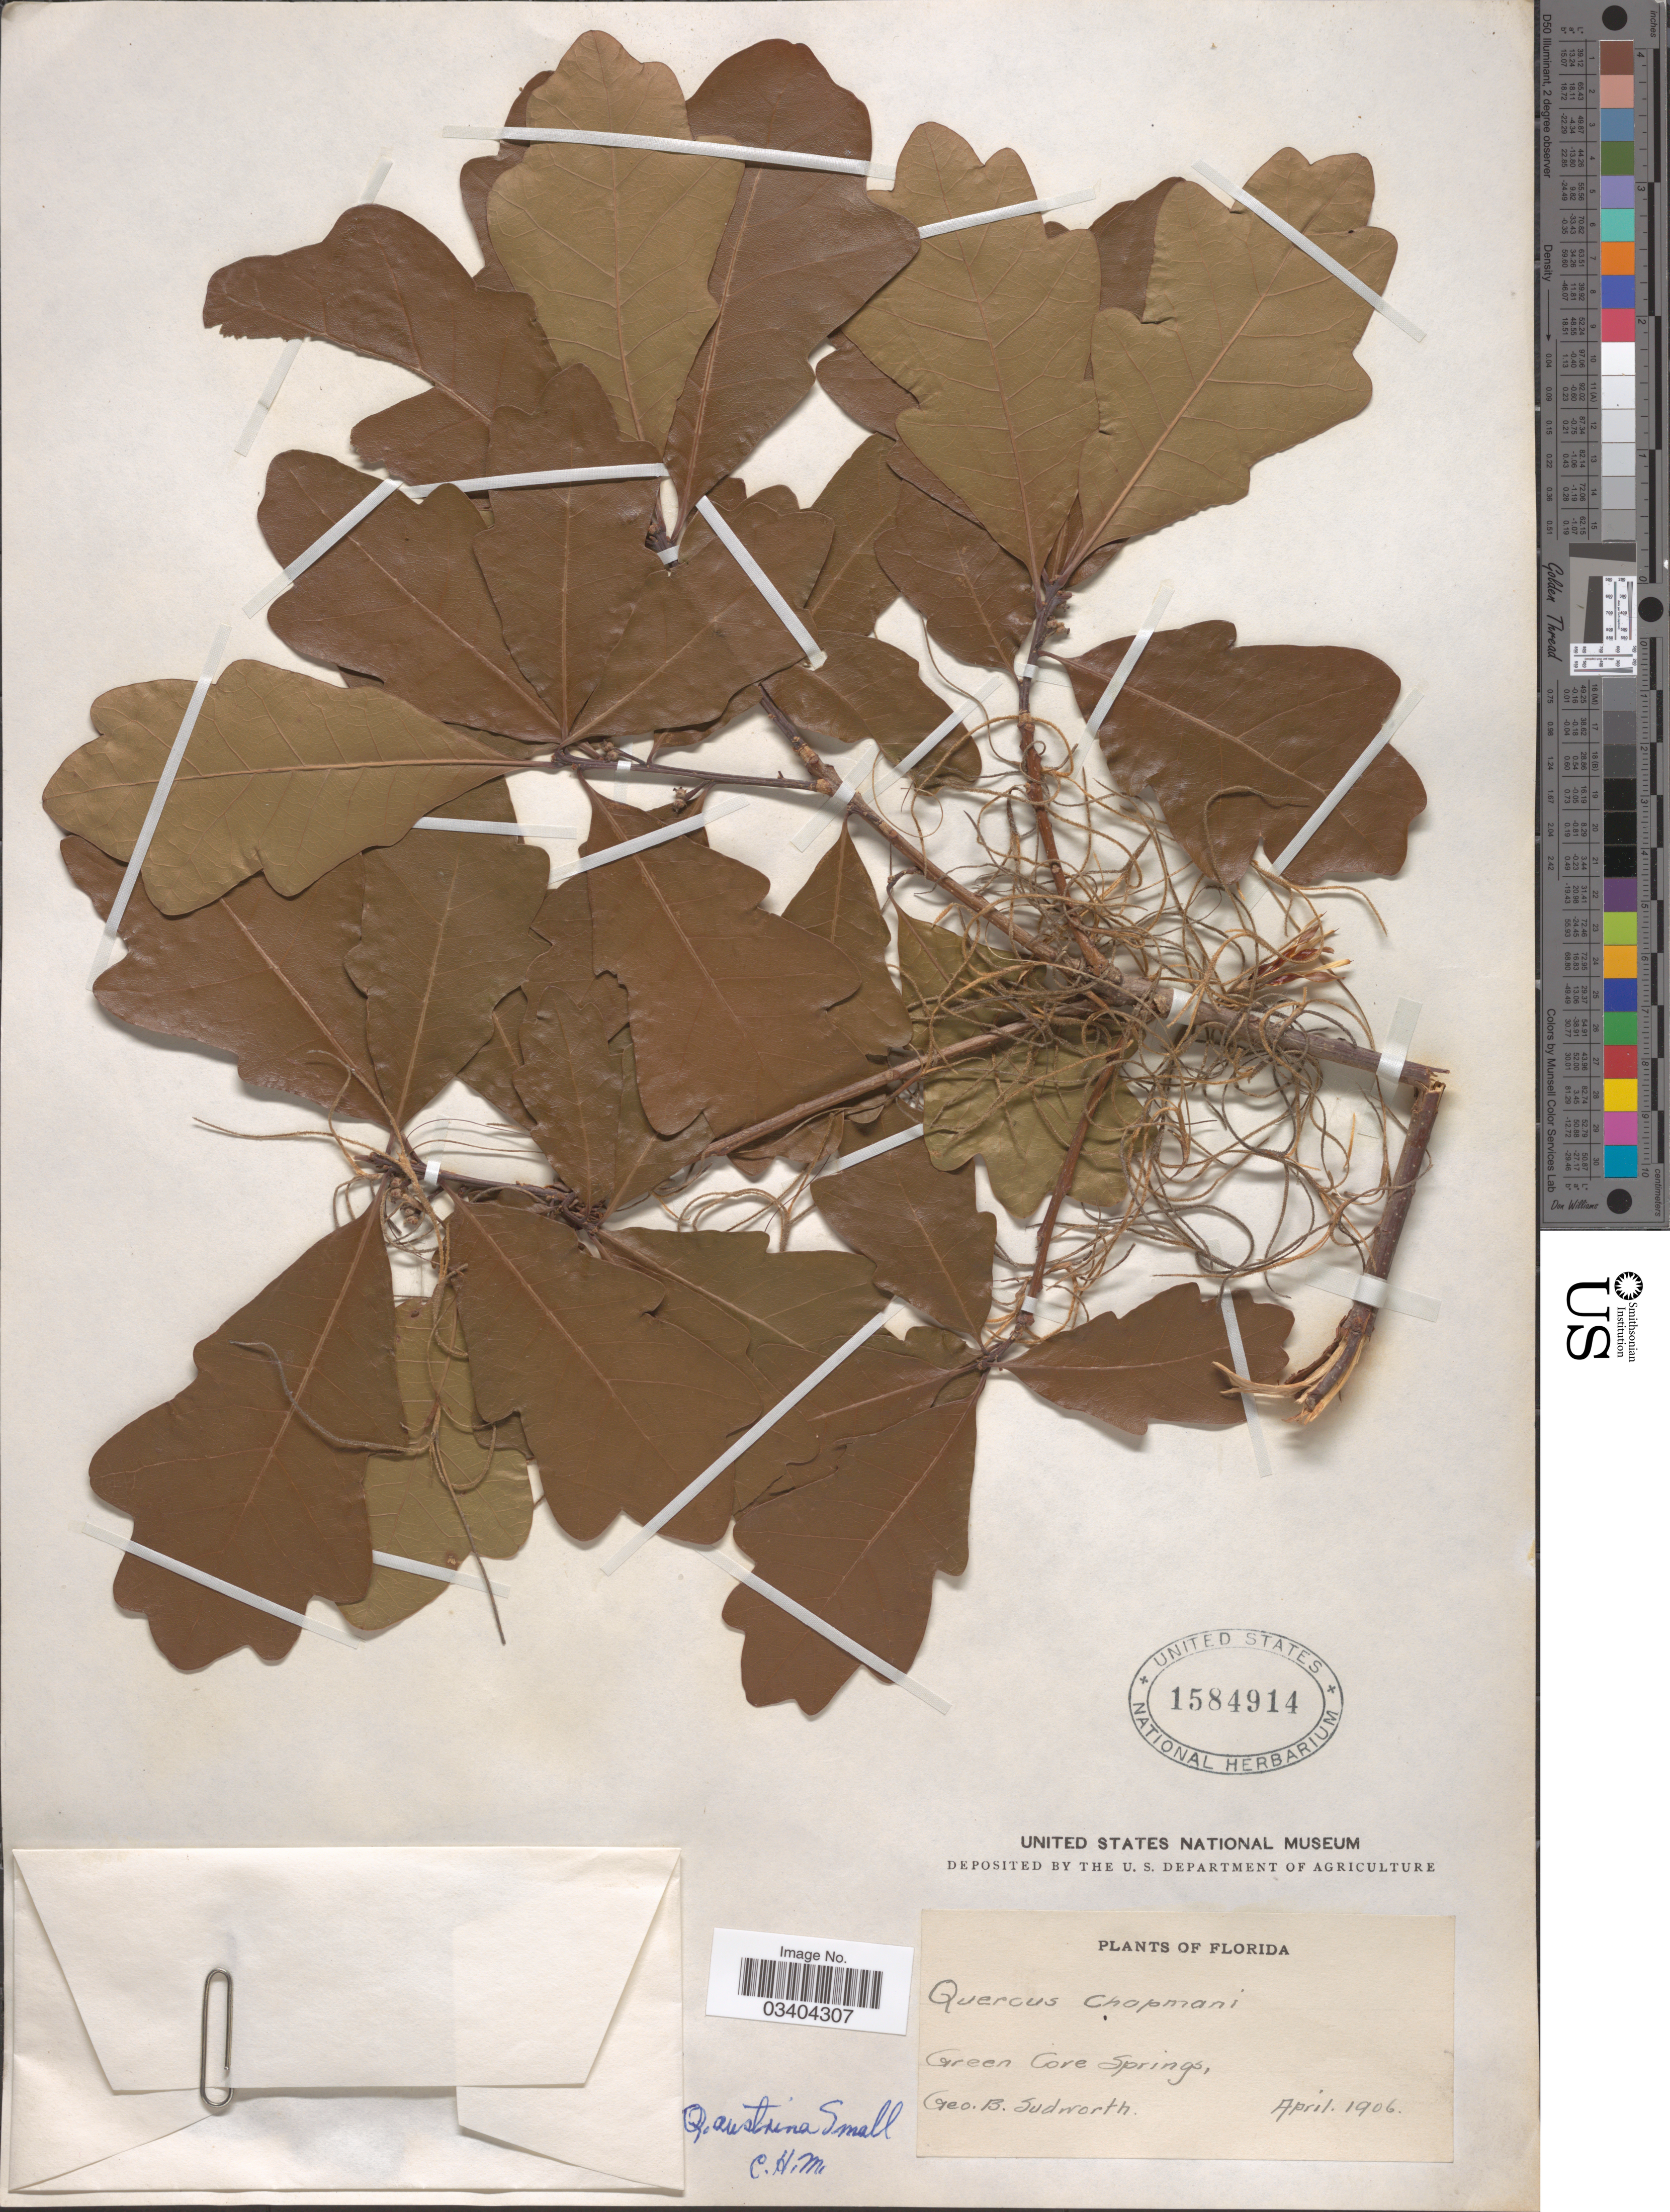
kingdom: Plantae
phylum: Tracheophyta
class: Magnoliopsida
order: Fagales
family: Fagaceae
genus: Quercus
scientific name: Quercus durandii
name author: Buckley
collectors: G. B. Sudworth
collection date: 1906-04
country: United States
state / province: Florida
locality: Green Core Springs.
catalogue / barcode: US 1584914